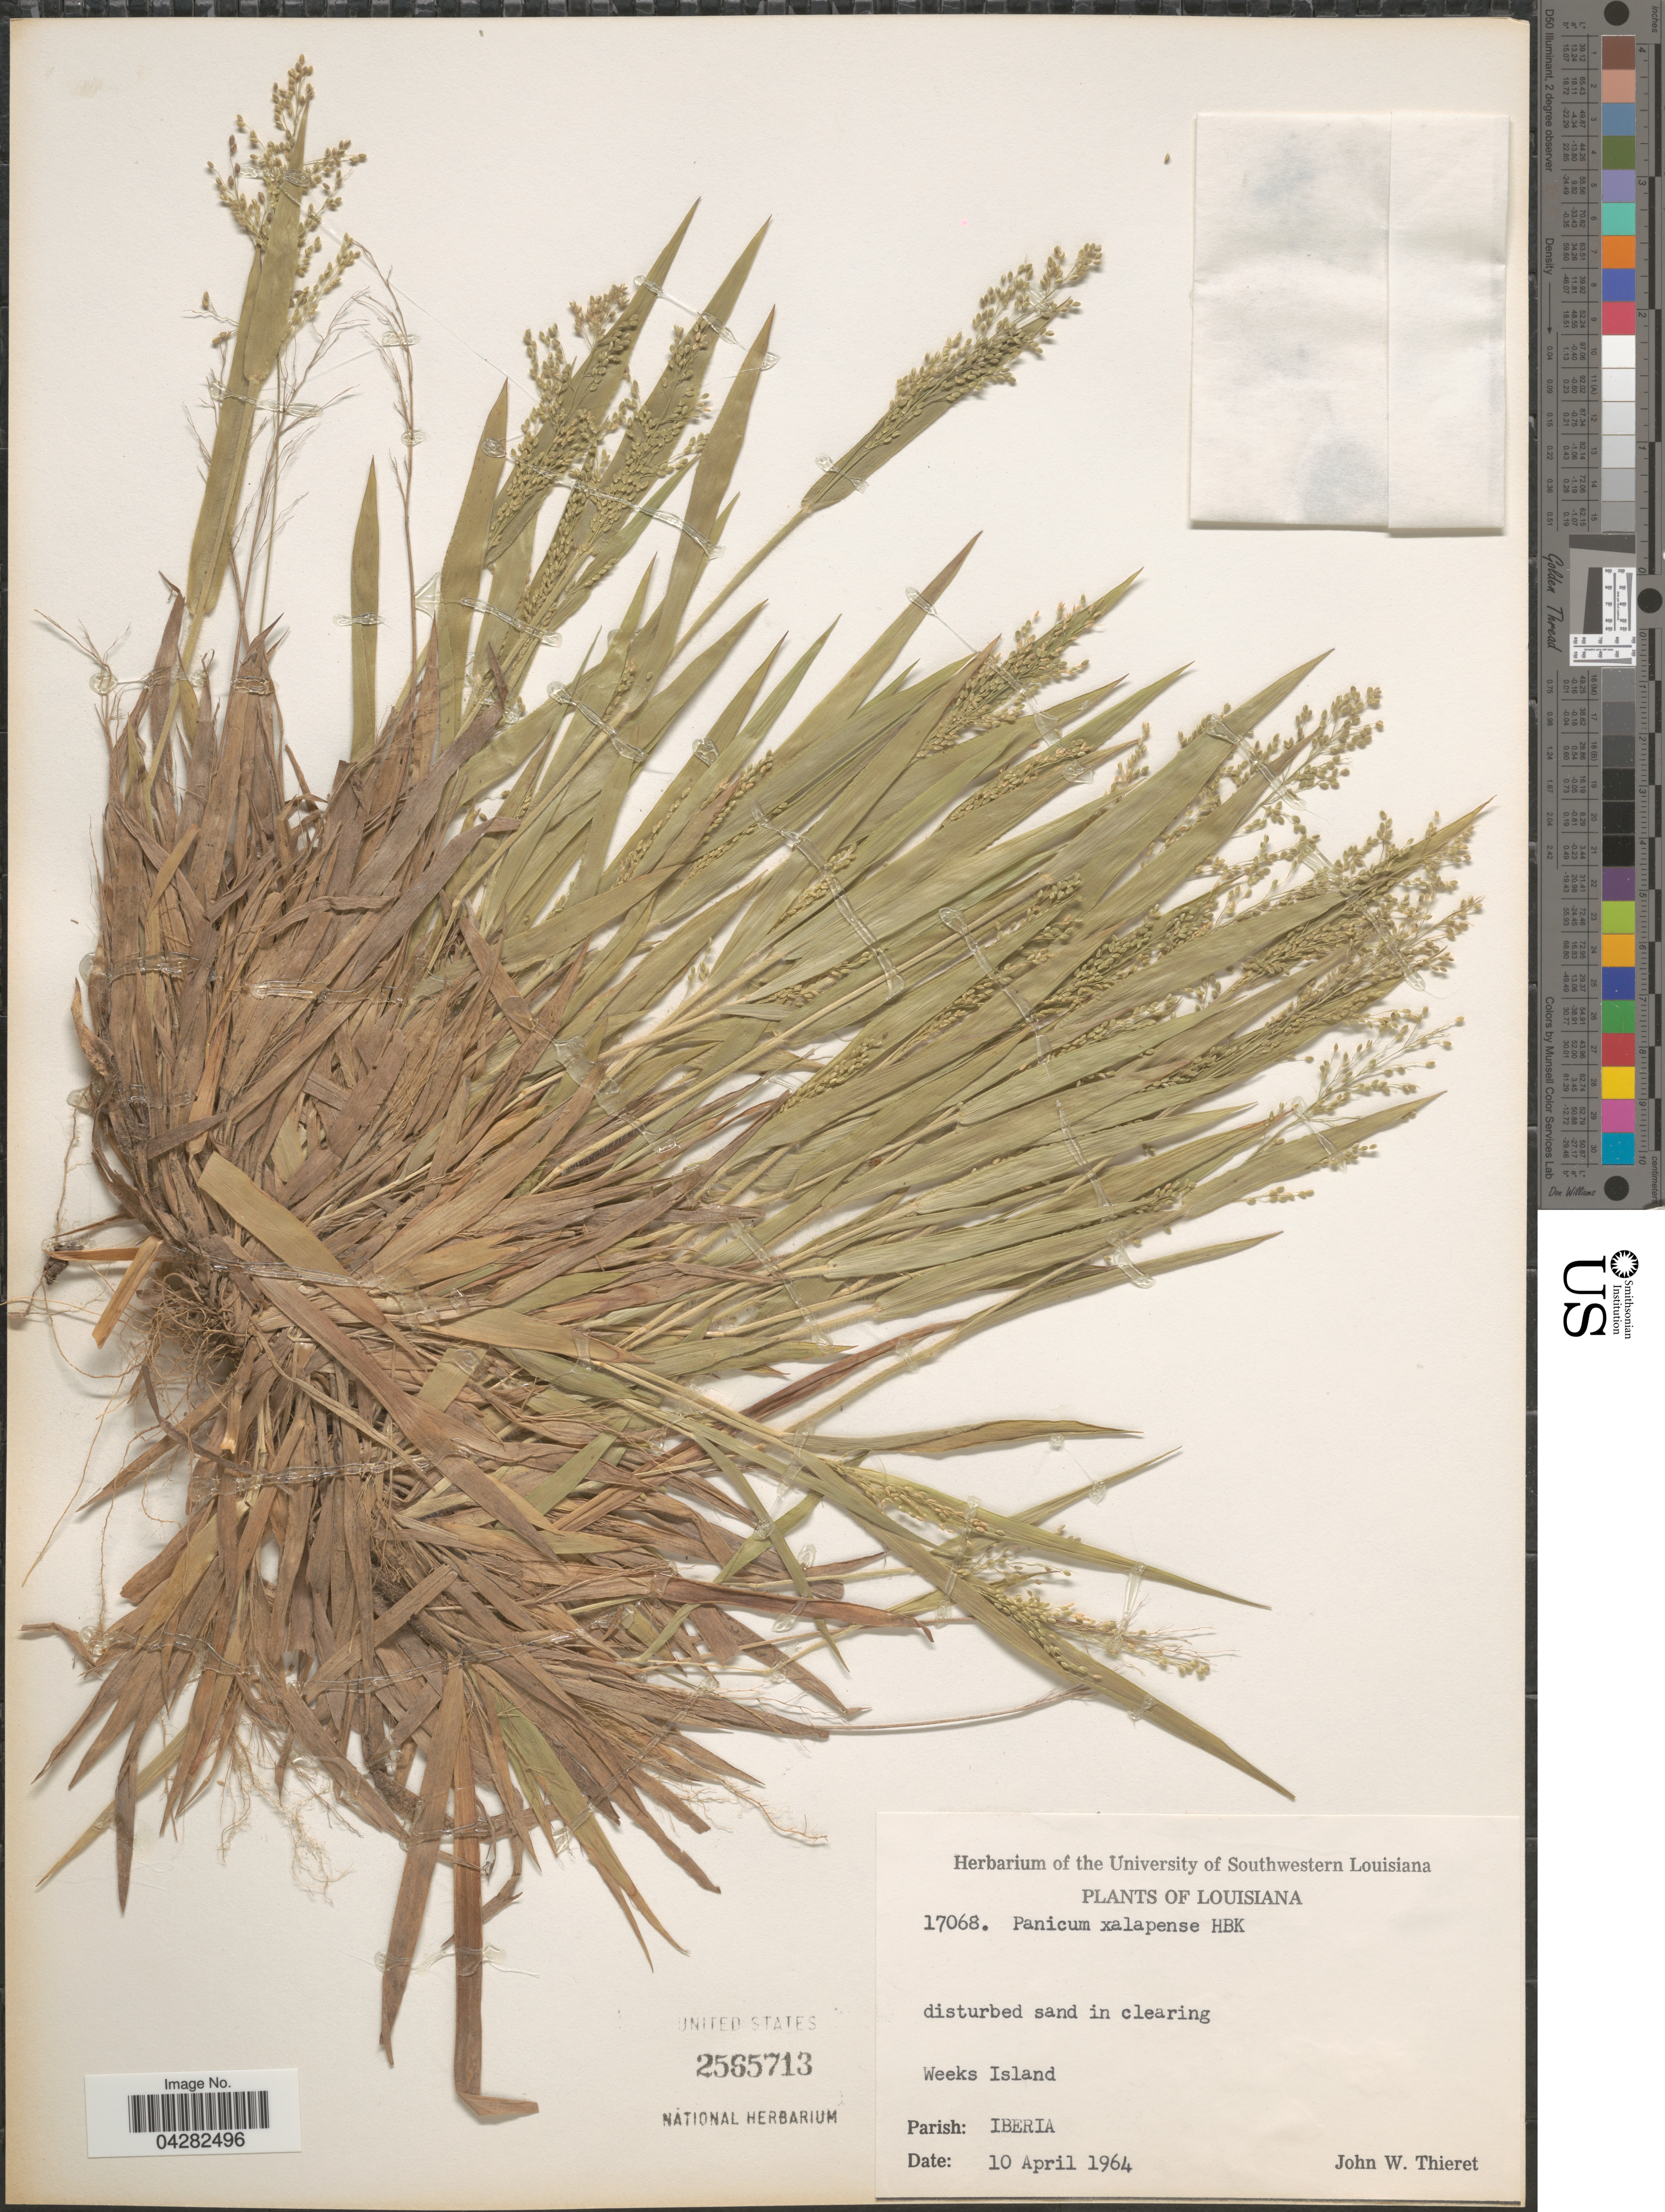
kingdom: Plantae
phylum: Tracheophyta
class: Liliopsida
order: Poales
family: Poaceae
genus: Dichanthelium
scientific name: Dichanthelium laxiflorum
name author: (Lam.) Gould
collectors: J. W. Thieret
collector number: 17068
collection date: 1964-04-10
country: United States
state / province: Louisiana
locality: Weeks Islands. Parish: Iberia.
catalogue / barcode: US 2565713